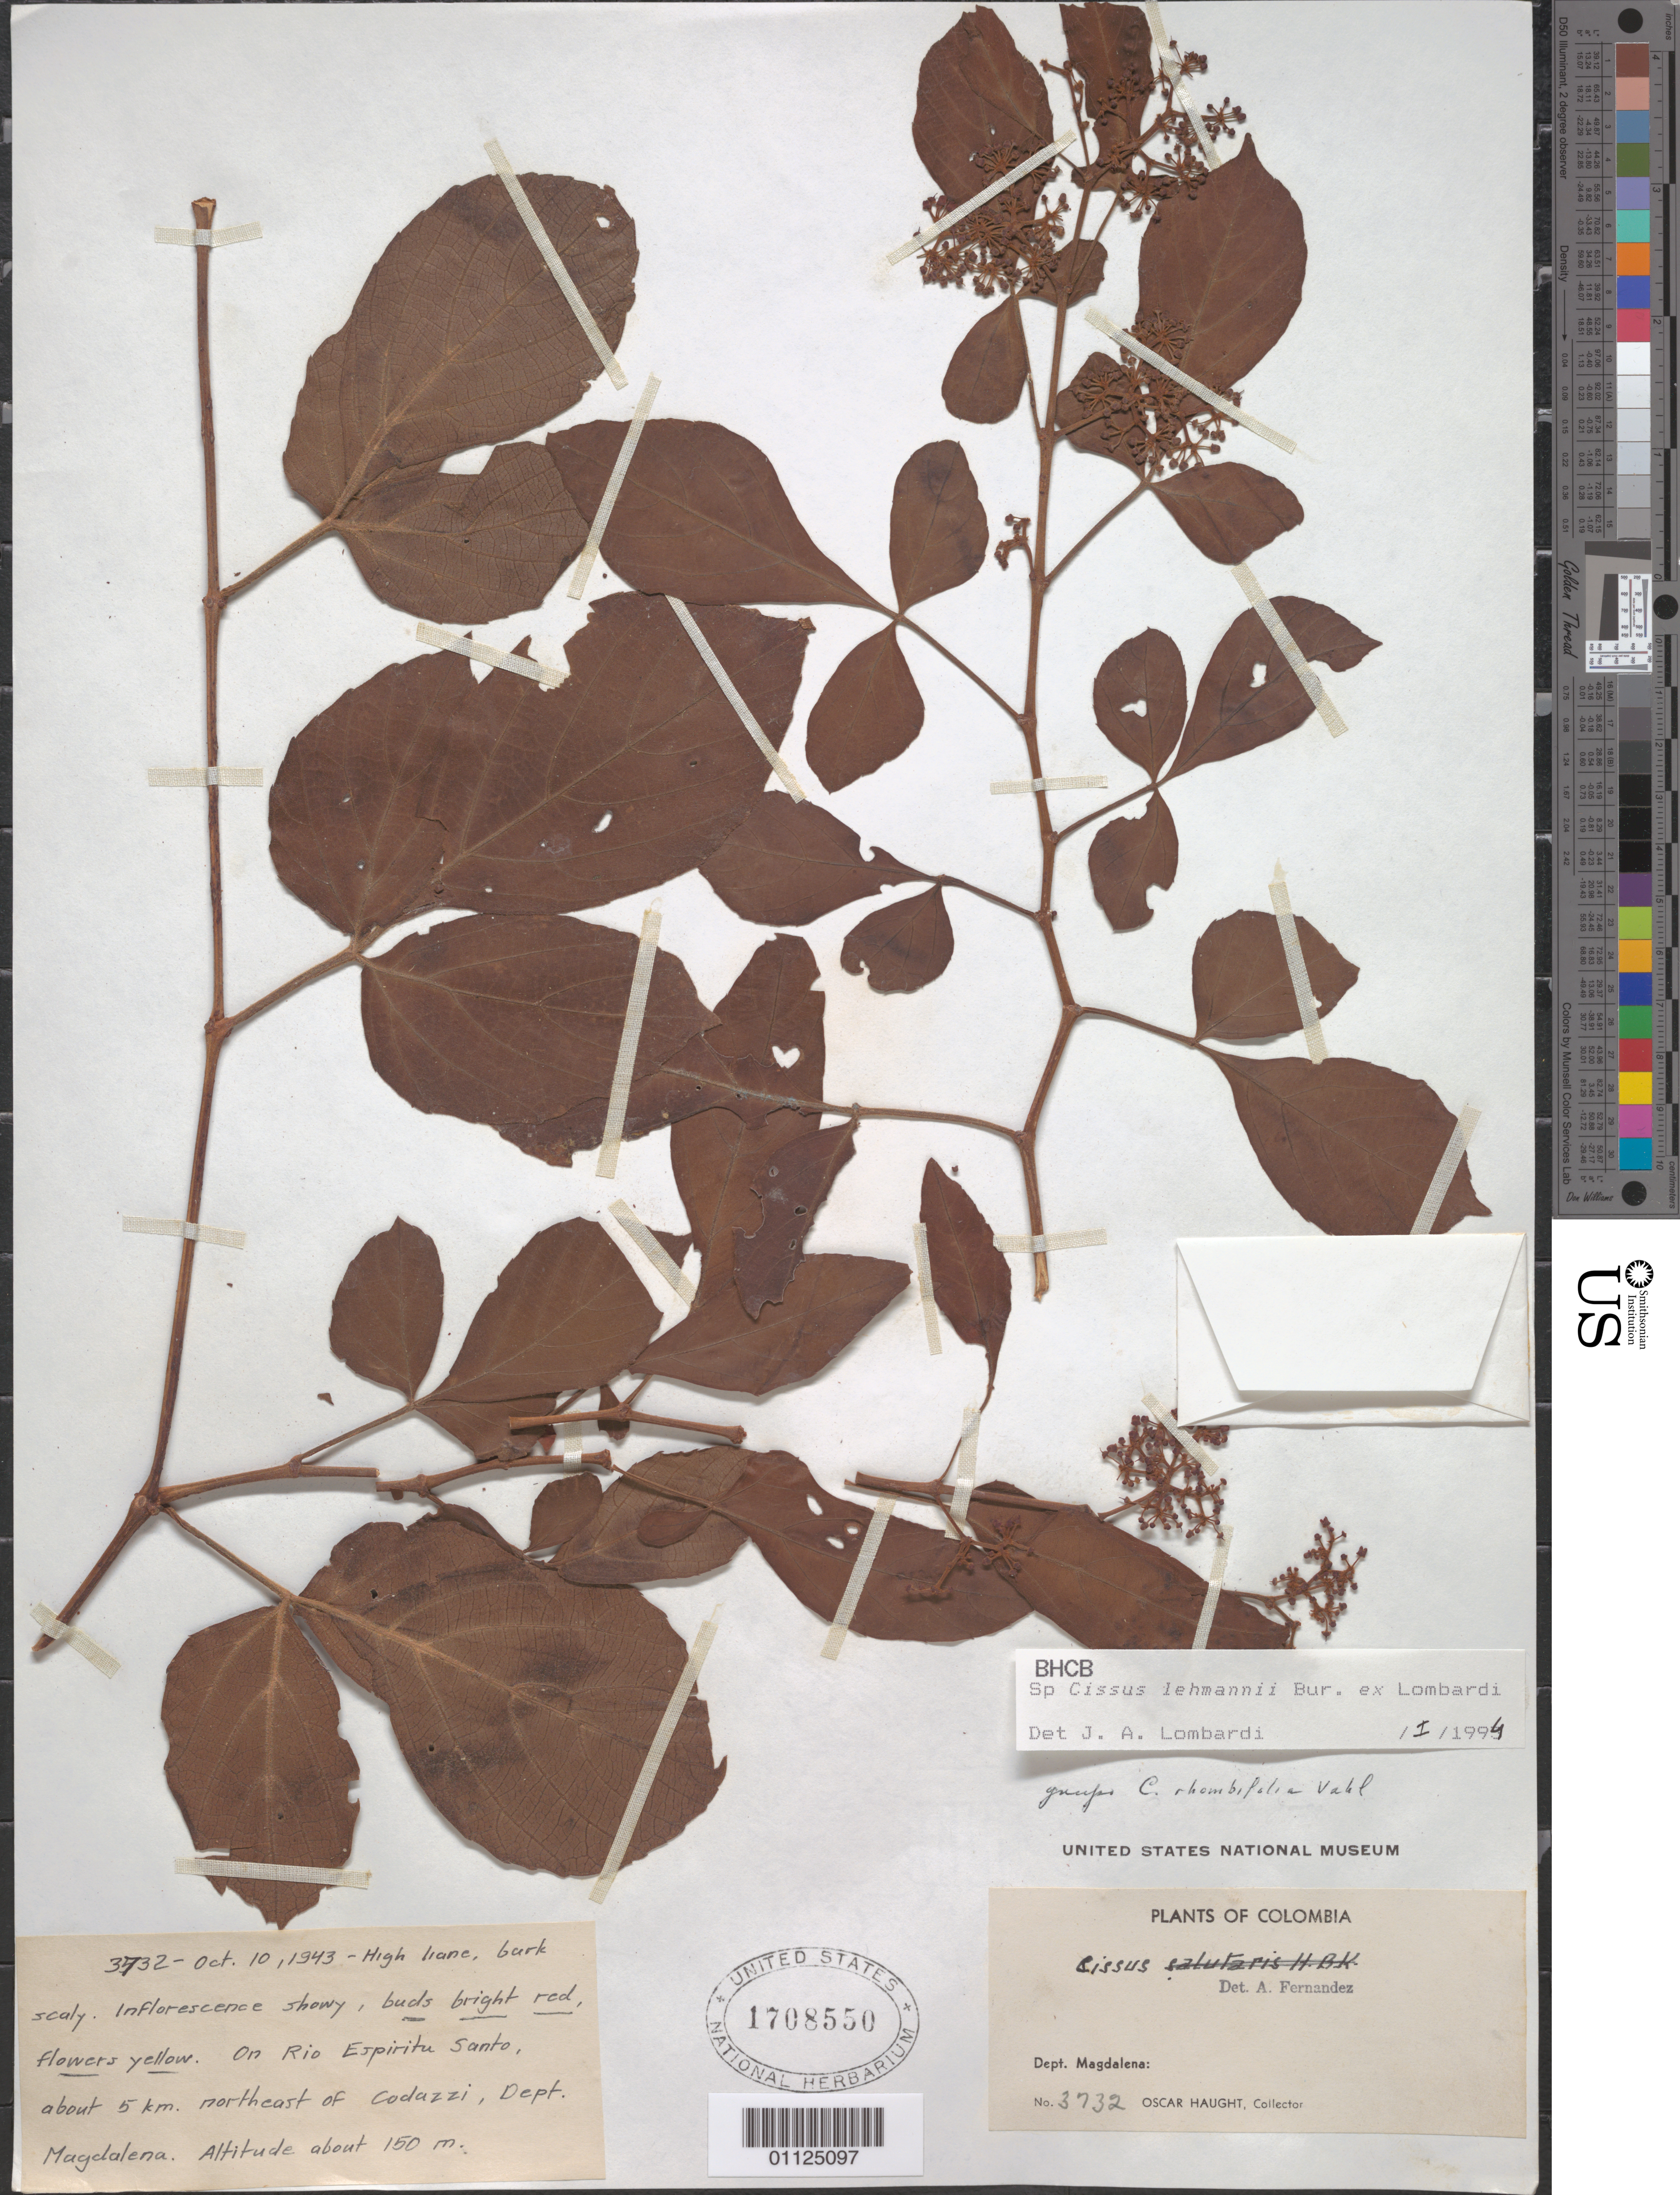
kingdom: Plantae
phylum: Tracheophyta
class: Magnoliopsida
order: Vitales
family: Vitaceae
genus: Cissus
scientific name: Cissus lehmannii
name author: Burret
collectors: O. L. Haught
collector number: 3732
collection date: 1943-10-10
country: Colombia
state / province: Magdalena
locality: On Rio Espiritu Santo, about 5 km NE of Codazzi.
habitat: High liane, bark scaly.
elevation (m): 150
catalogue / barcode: US 1708550